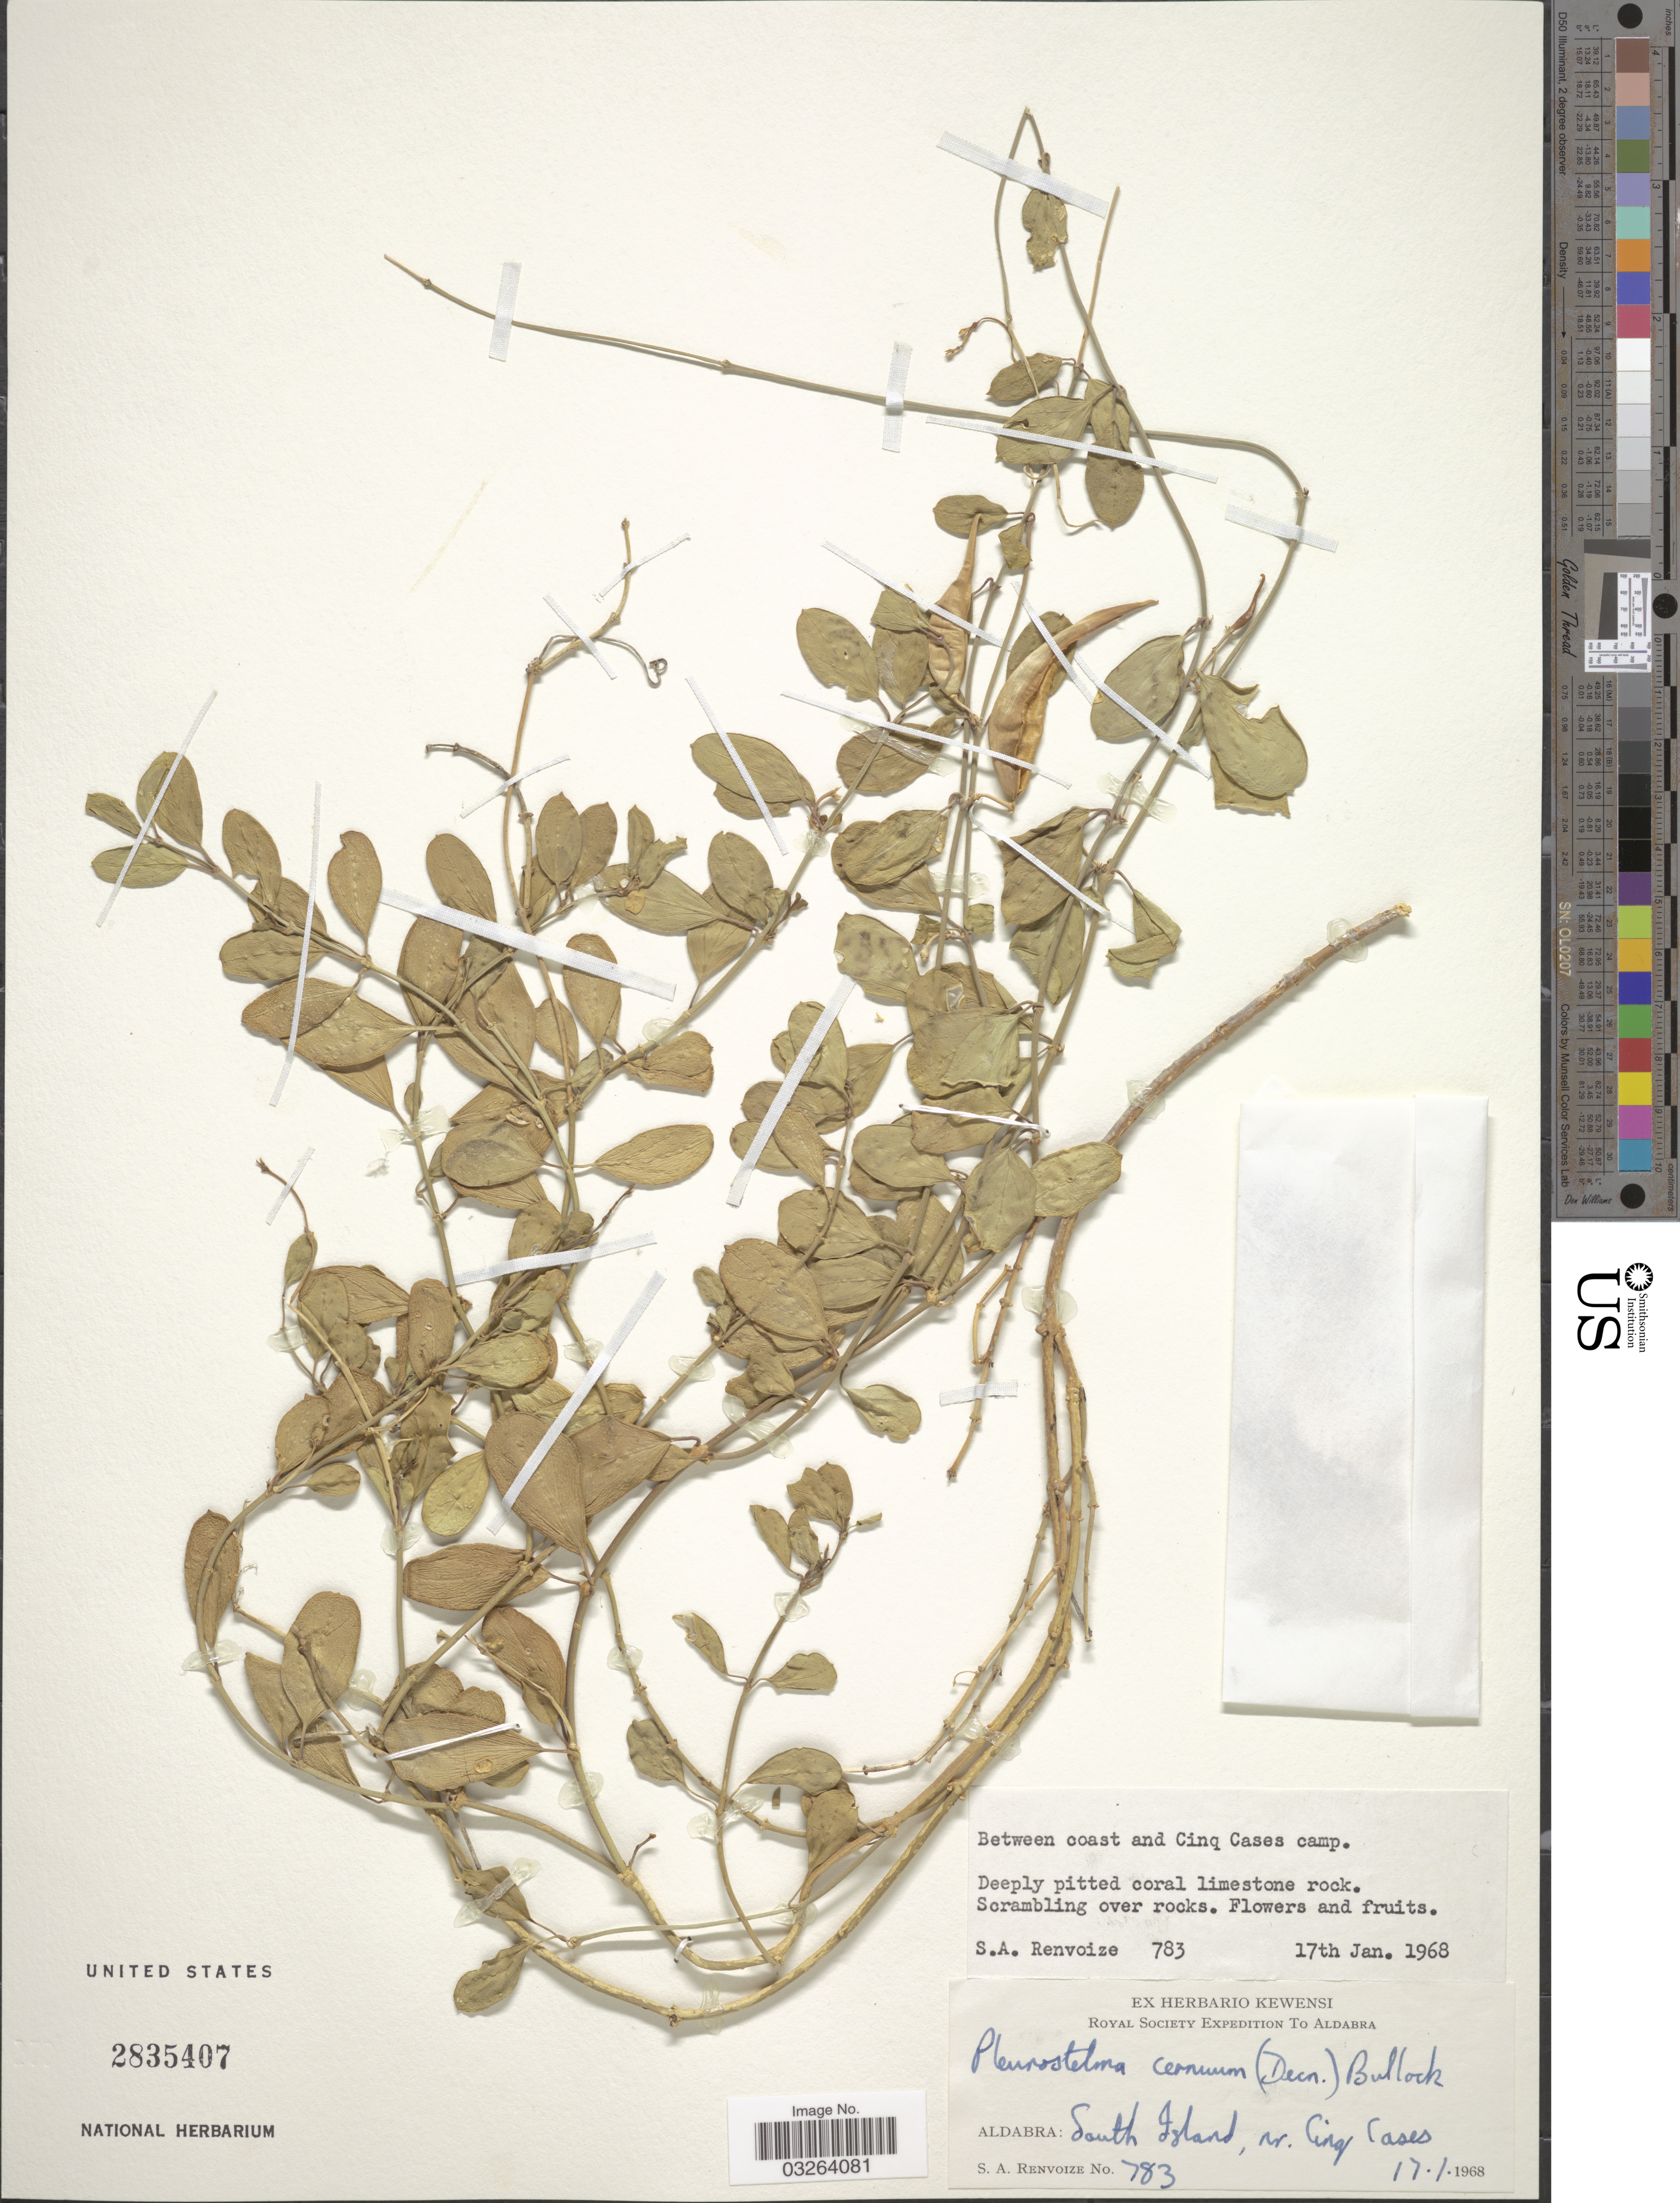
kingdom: Plantae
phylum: Tracheophyta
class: Magnoliopsida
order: Gentianales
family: Apocynaceae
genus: Pleurostelma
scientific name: Pleurostelma cernuum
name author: (Decne.) Bullock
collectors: S. A. Renvoize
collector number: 783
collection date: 1968-01-17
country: Seychelles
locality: Aldabra: South Island, nr. Cinq Cases. Between coast and Cinq Cases camp.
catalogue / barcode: US 2835407